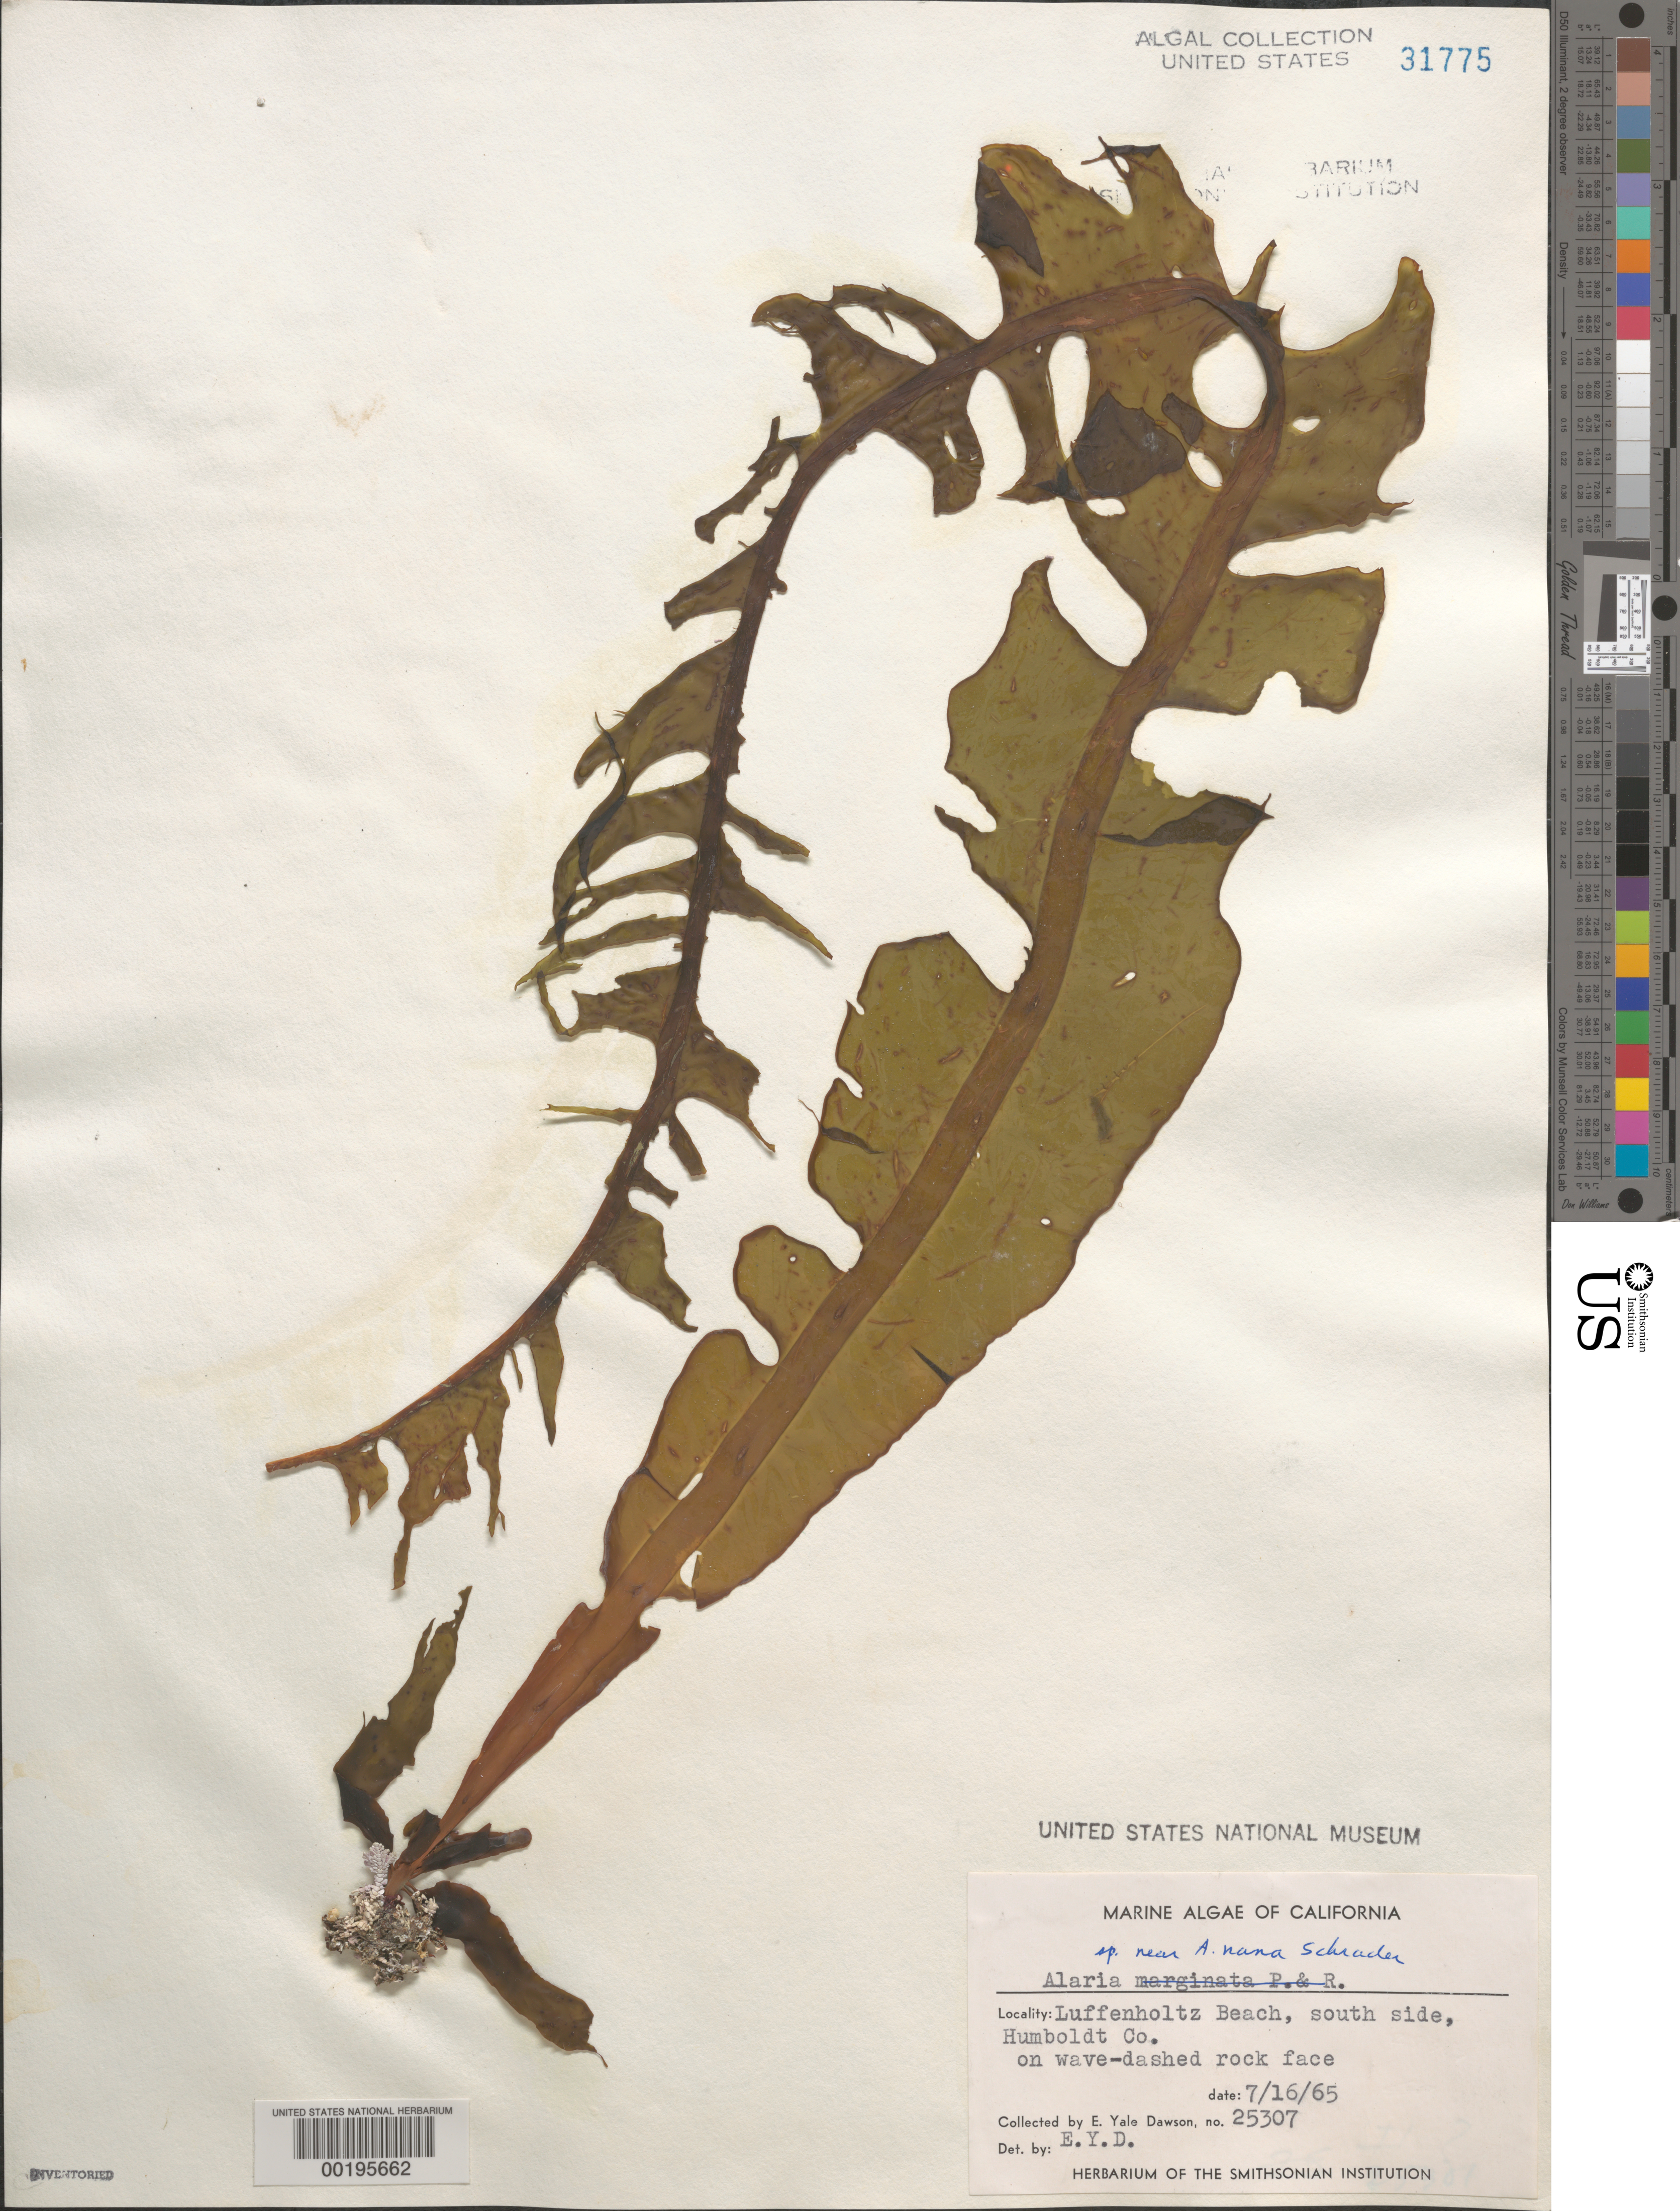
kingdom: Chromista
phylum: Ochrophyta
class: Phaeophyceae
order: Laminariales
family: Alariaceae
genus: Alaria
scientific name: Alaria marginata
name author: Postels & Rupr.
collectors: E. Y. Dawson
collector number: EYD 25307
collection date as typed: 16 Jul 1965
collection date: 1965-07-16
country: United States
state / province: California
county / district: Humboldt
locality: Luffenholtz Beach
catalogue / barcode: US 31775